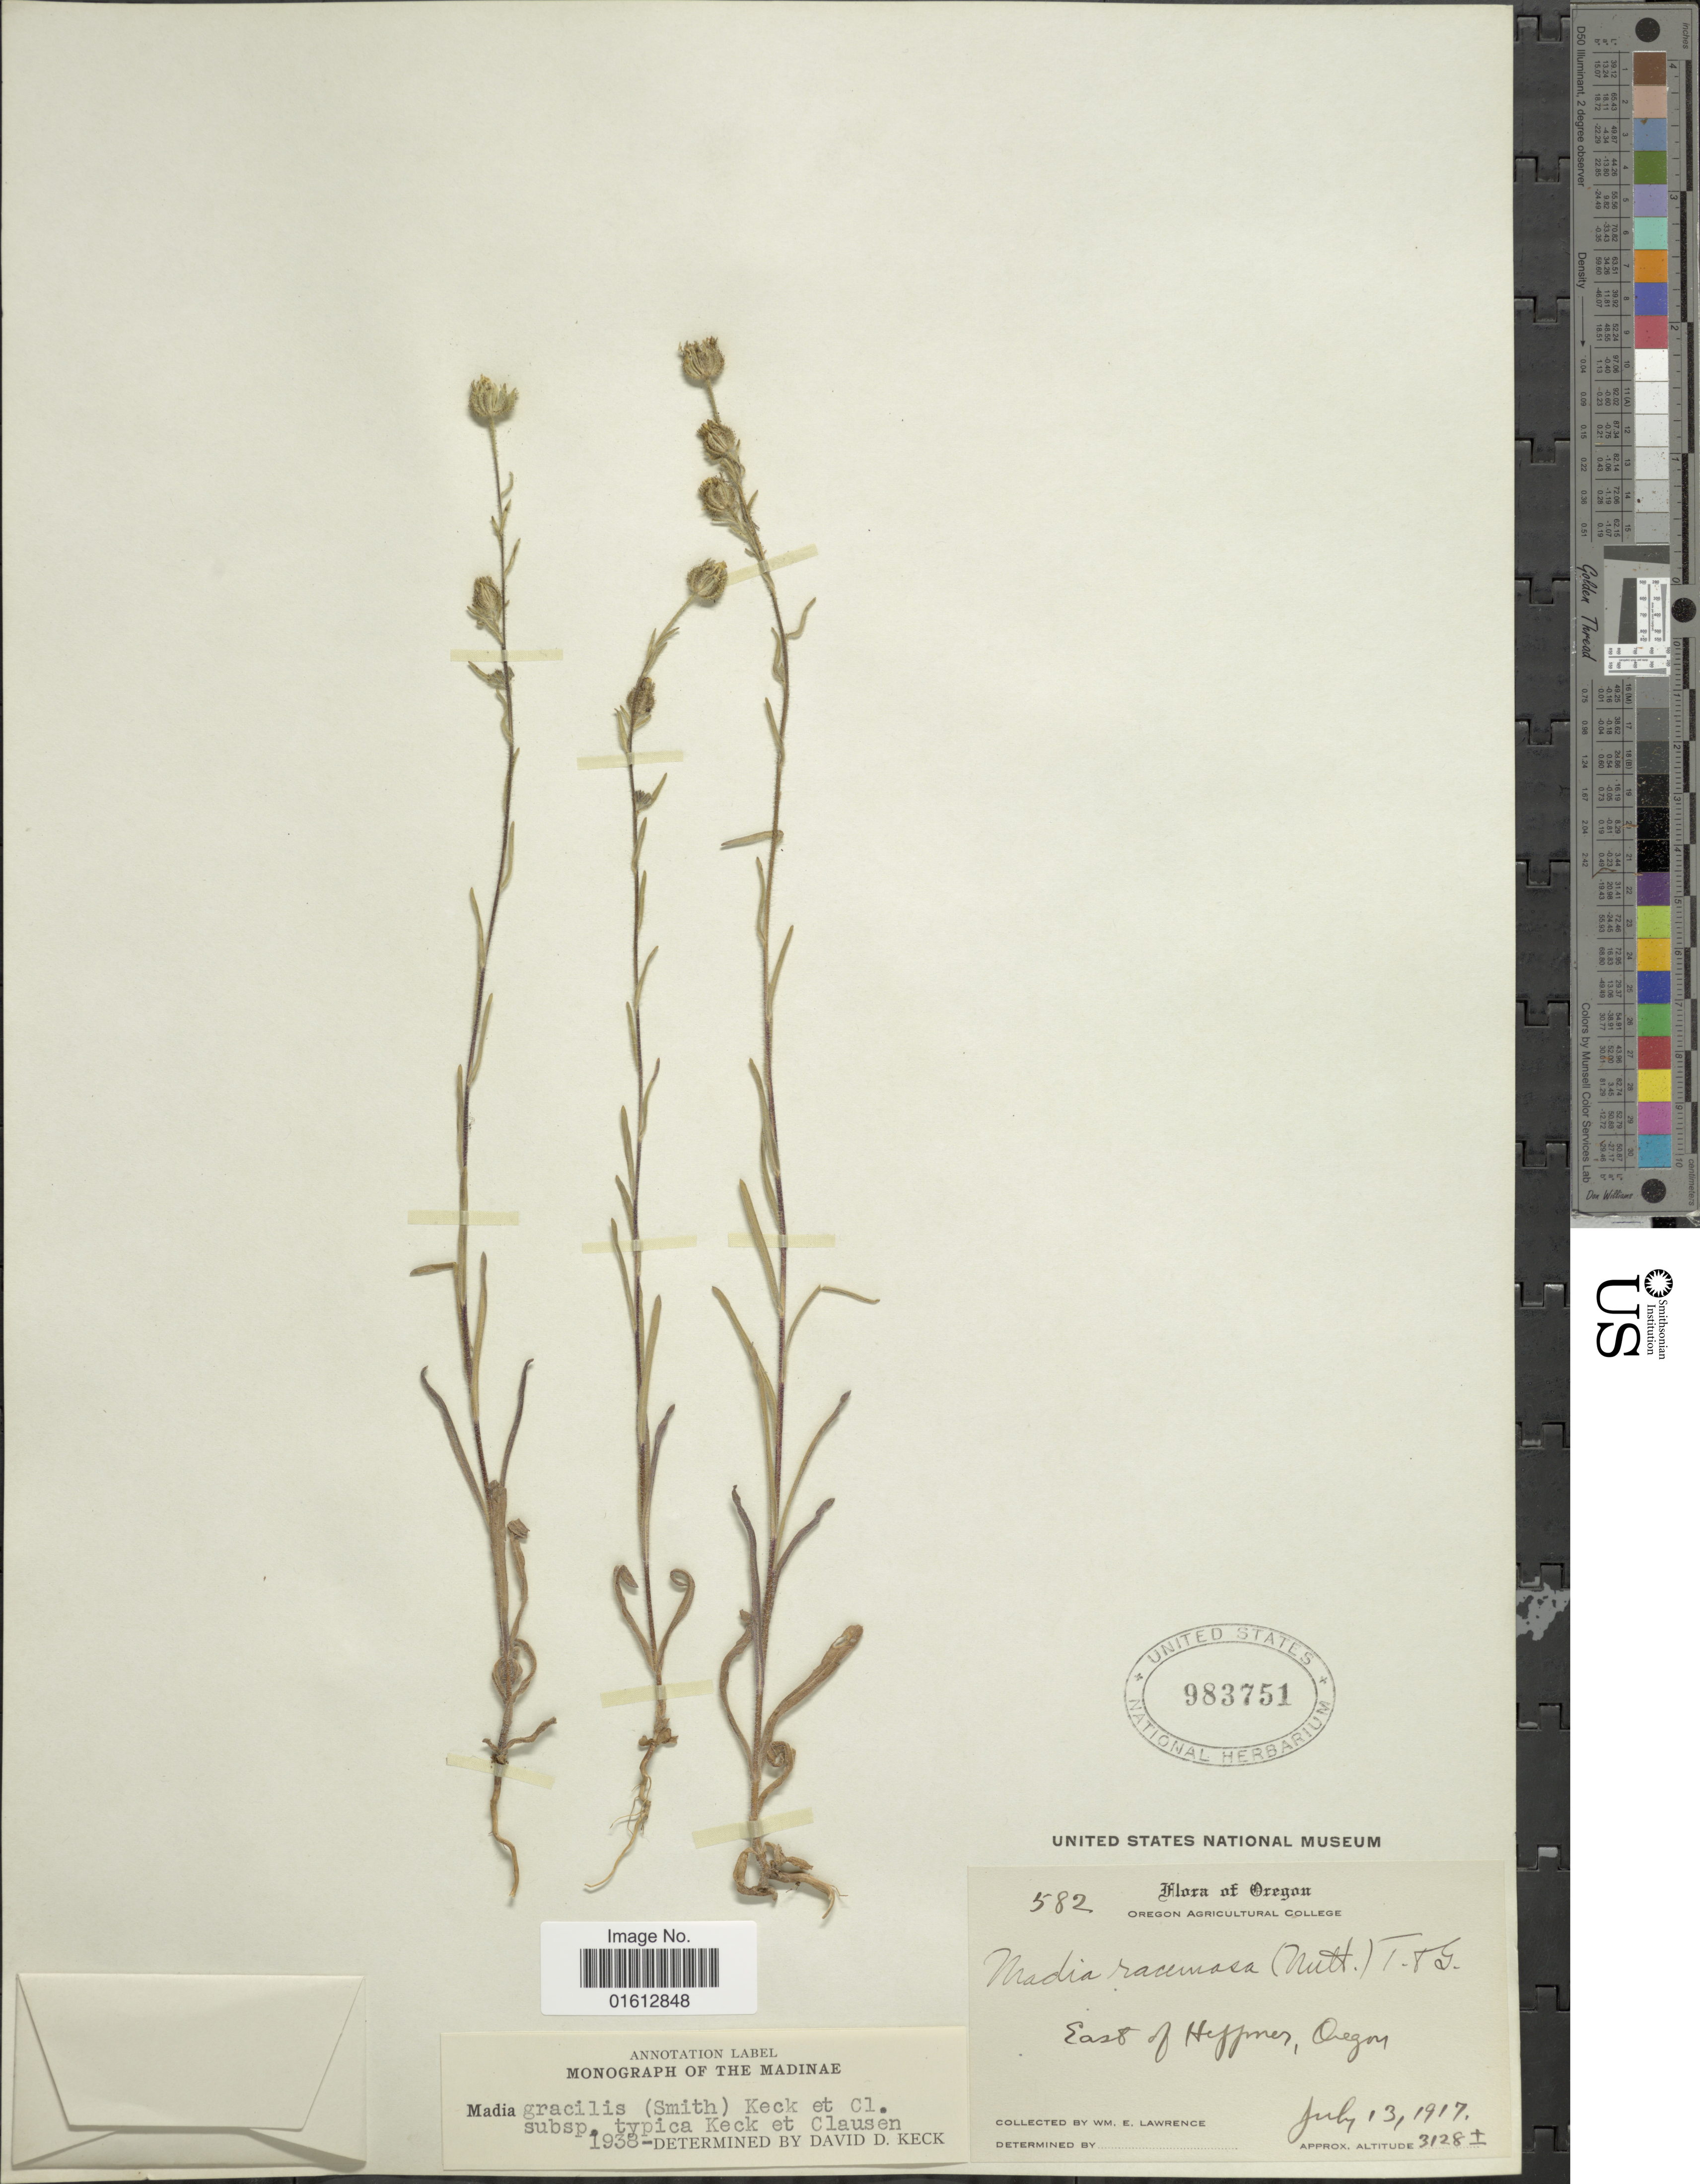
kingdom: Plantae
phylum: Tracheophyta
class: Magnoliopsida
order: Asterales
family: Asteraceae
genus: Madia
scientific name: Madia gracilis subsp. gracilis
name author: (Sm.) D.D. Keck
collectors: W. Lawrence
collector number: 582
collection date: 1917-07-13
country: United States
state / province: Oregon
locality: Oregon, east of Heppnes.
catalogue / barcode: US 983751